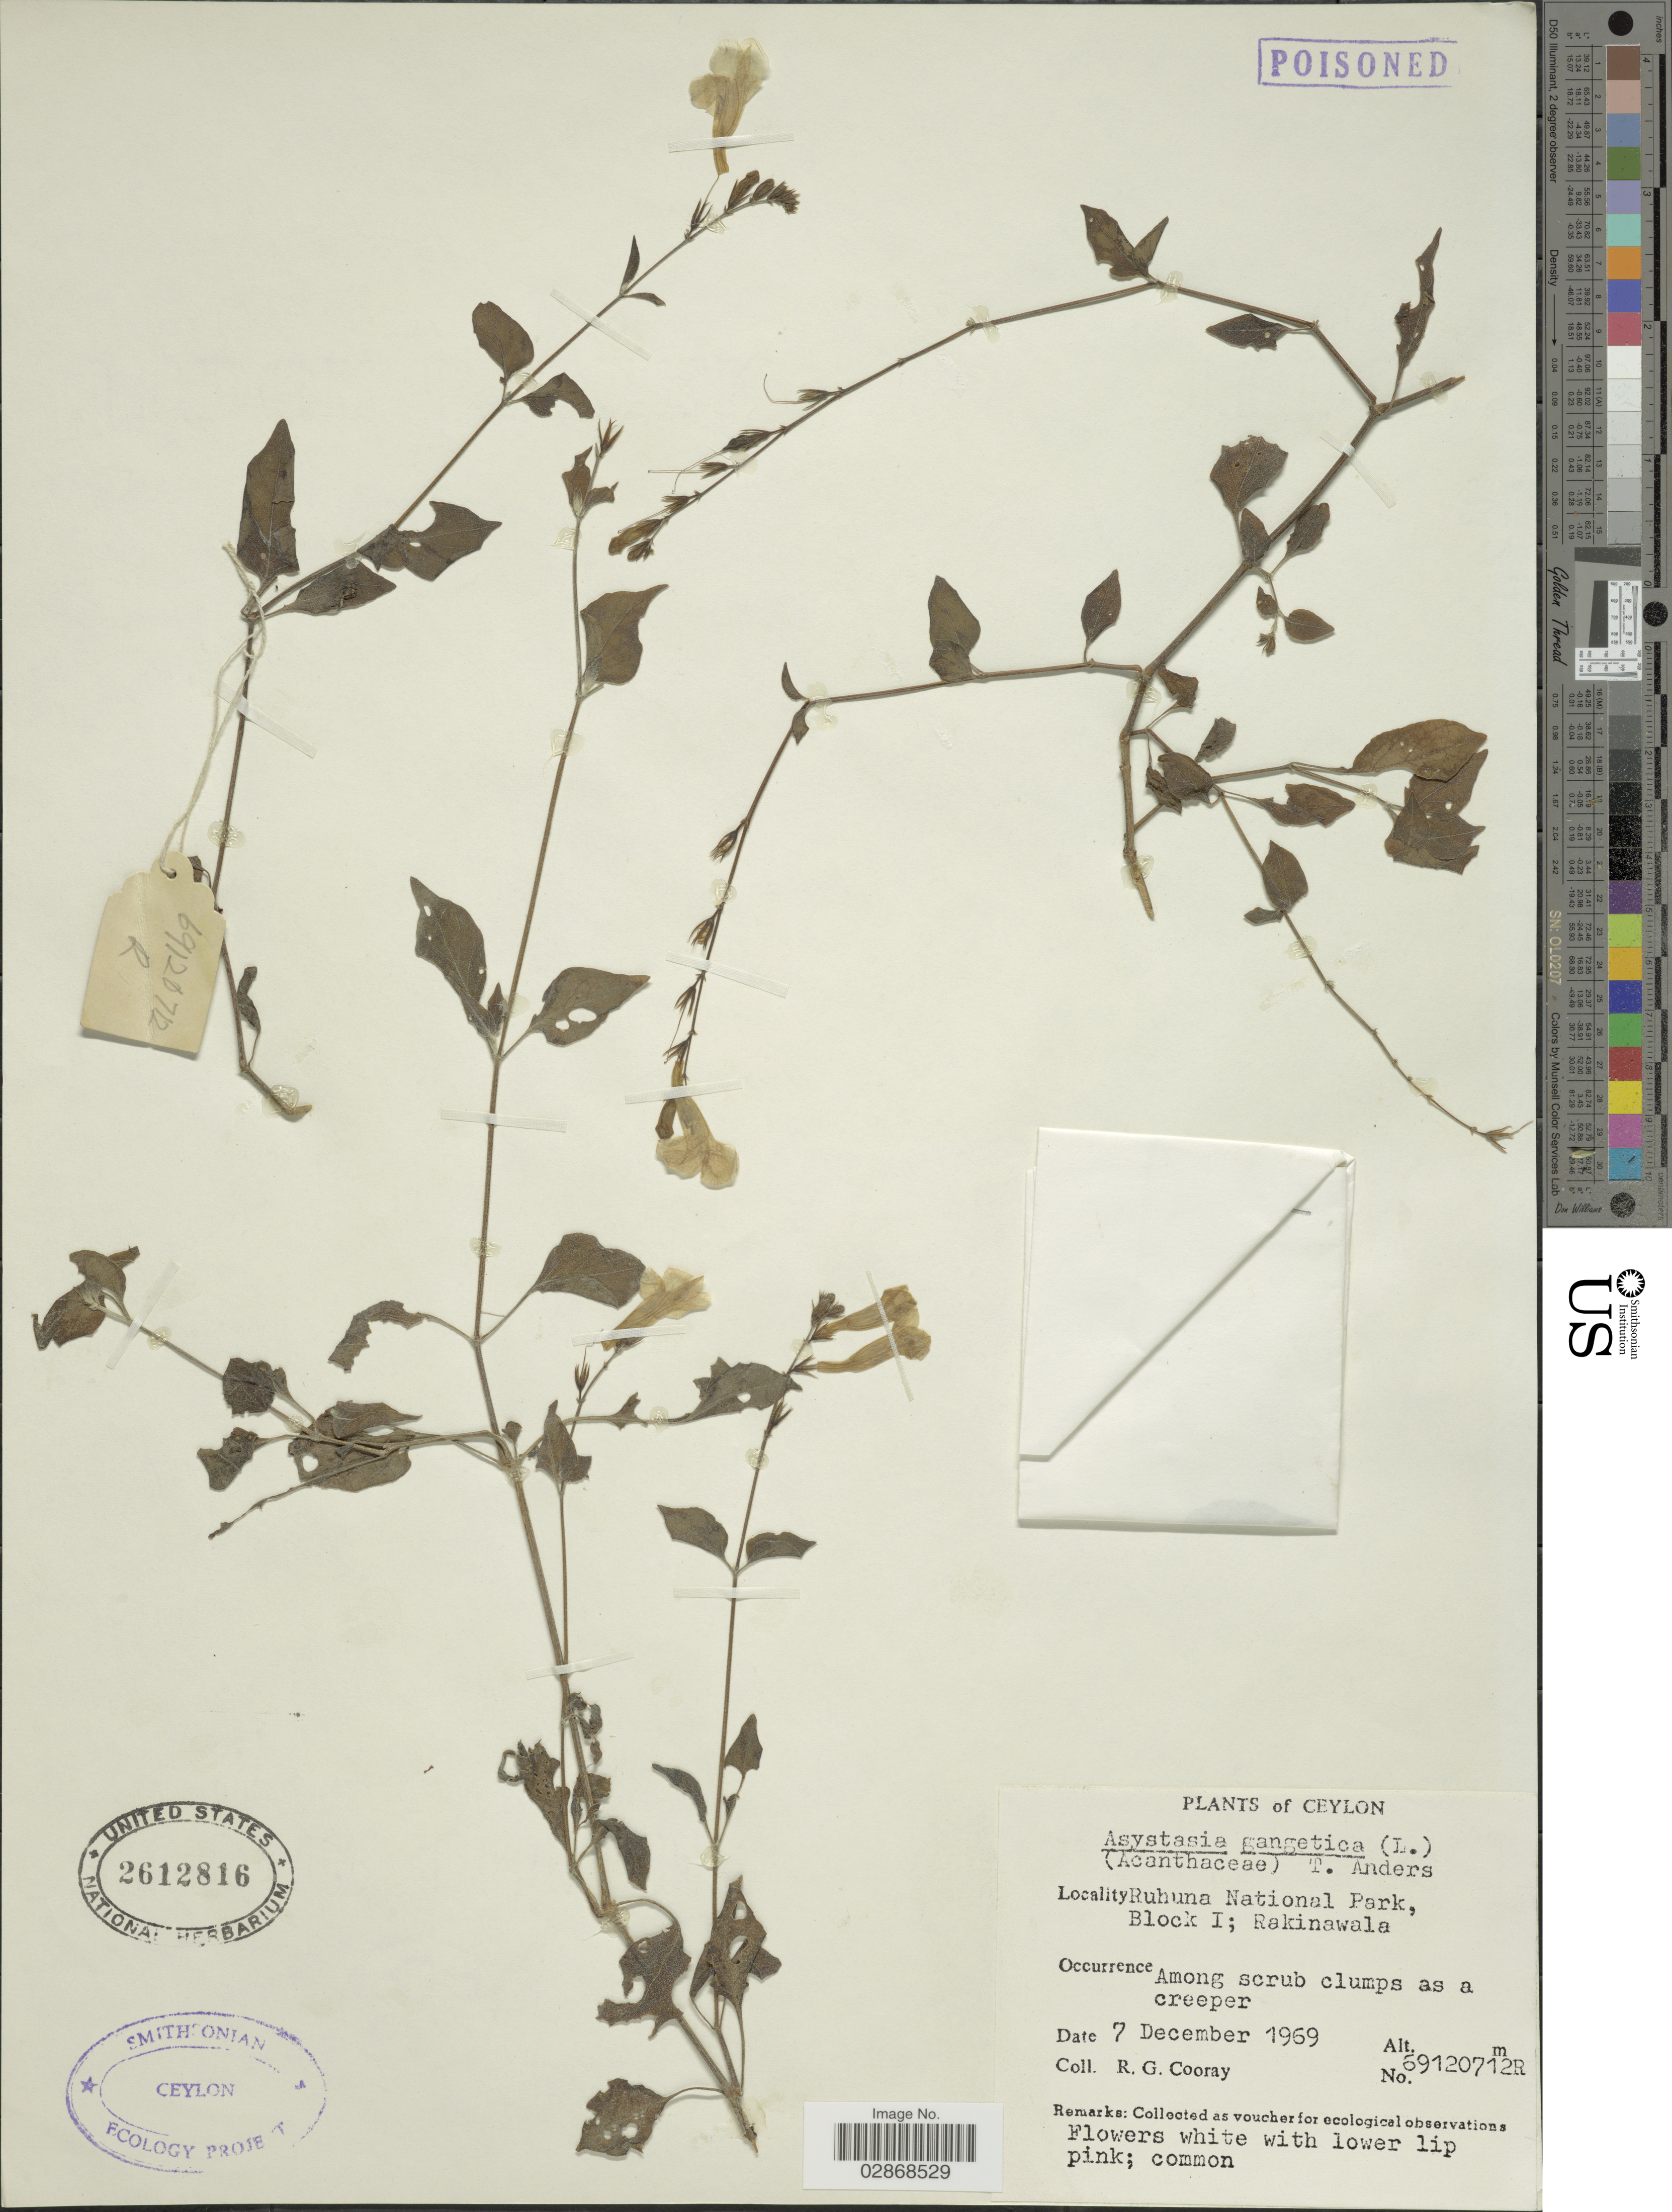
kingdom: Plantae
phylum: Tracheophyta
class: Magnoliopsida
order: Lamiales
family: Acanthaceae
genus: Asystasia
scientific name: Asystasia gangetica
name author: (L.) T. Anderson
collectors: R. Cooray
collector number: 69120712R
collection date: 1969-12-07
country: Sri Lanka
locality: Ceylon. Ruhuna National Park, Block I; Rakinawala.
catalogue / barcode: US 2612816